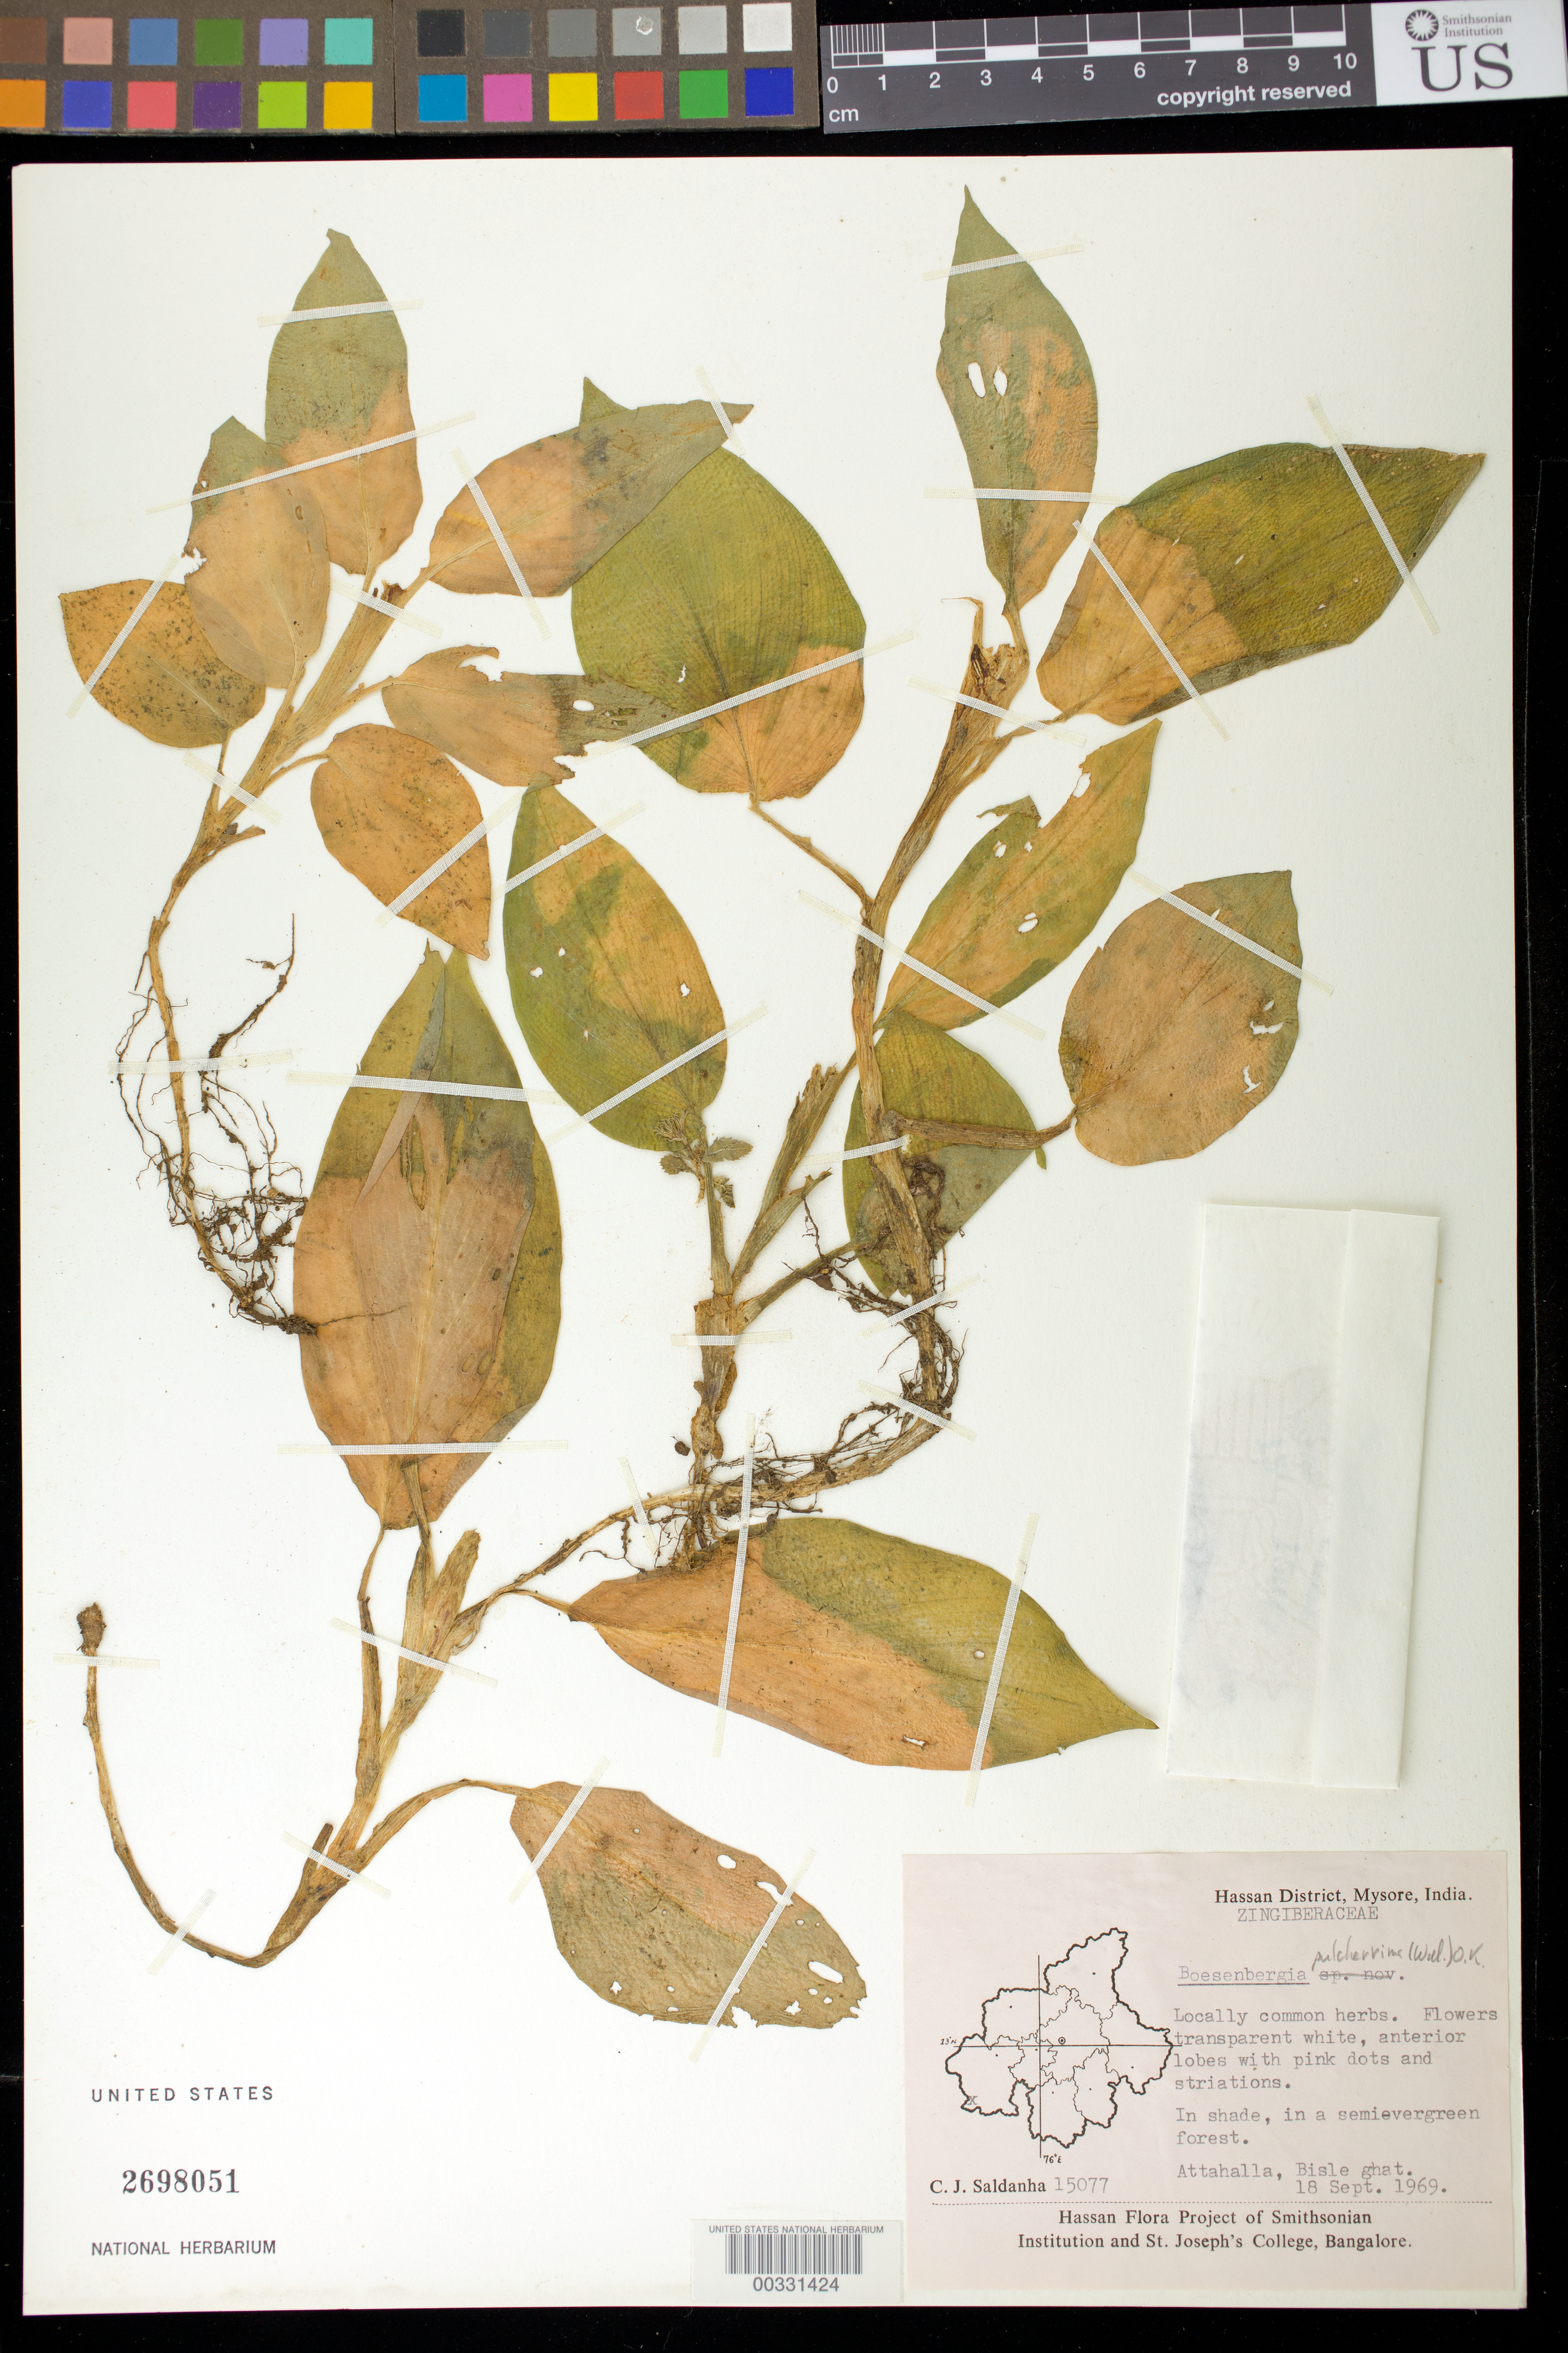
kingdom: Plantae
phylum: Tracheophyta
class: Liliopsida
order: Zingiberales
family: Zingiberaceae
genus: Boesenbergia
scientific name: Boesenbergia pulcherrima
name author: (Wall.) Kuntze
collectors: C. J. Saldanha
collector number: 15077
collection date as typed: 18 Sep 1969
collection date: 1969-09-18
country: India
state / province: Karnataka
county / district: Hassan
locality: Attahalla, bisle ghat, mysore state [mysore state = karnataka.]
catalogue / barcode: US 2698051